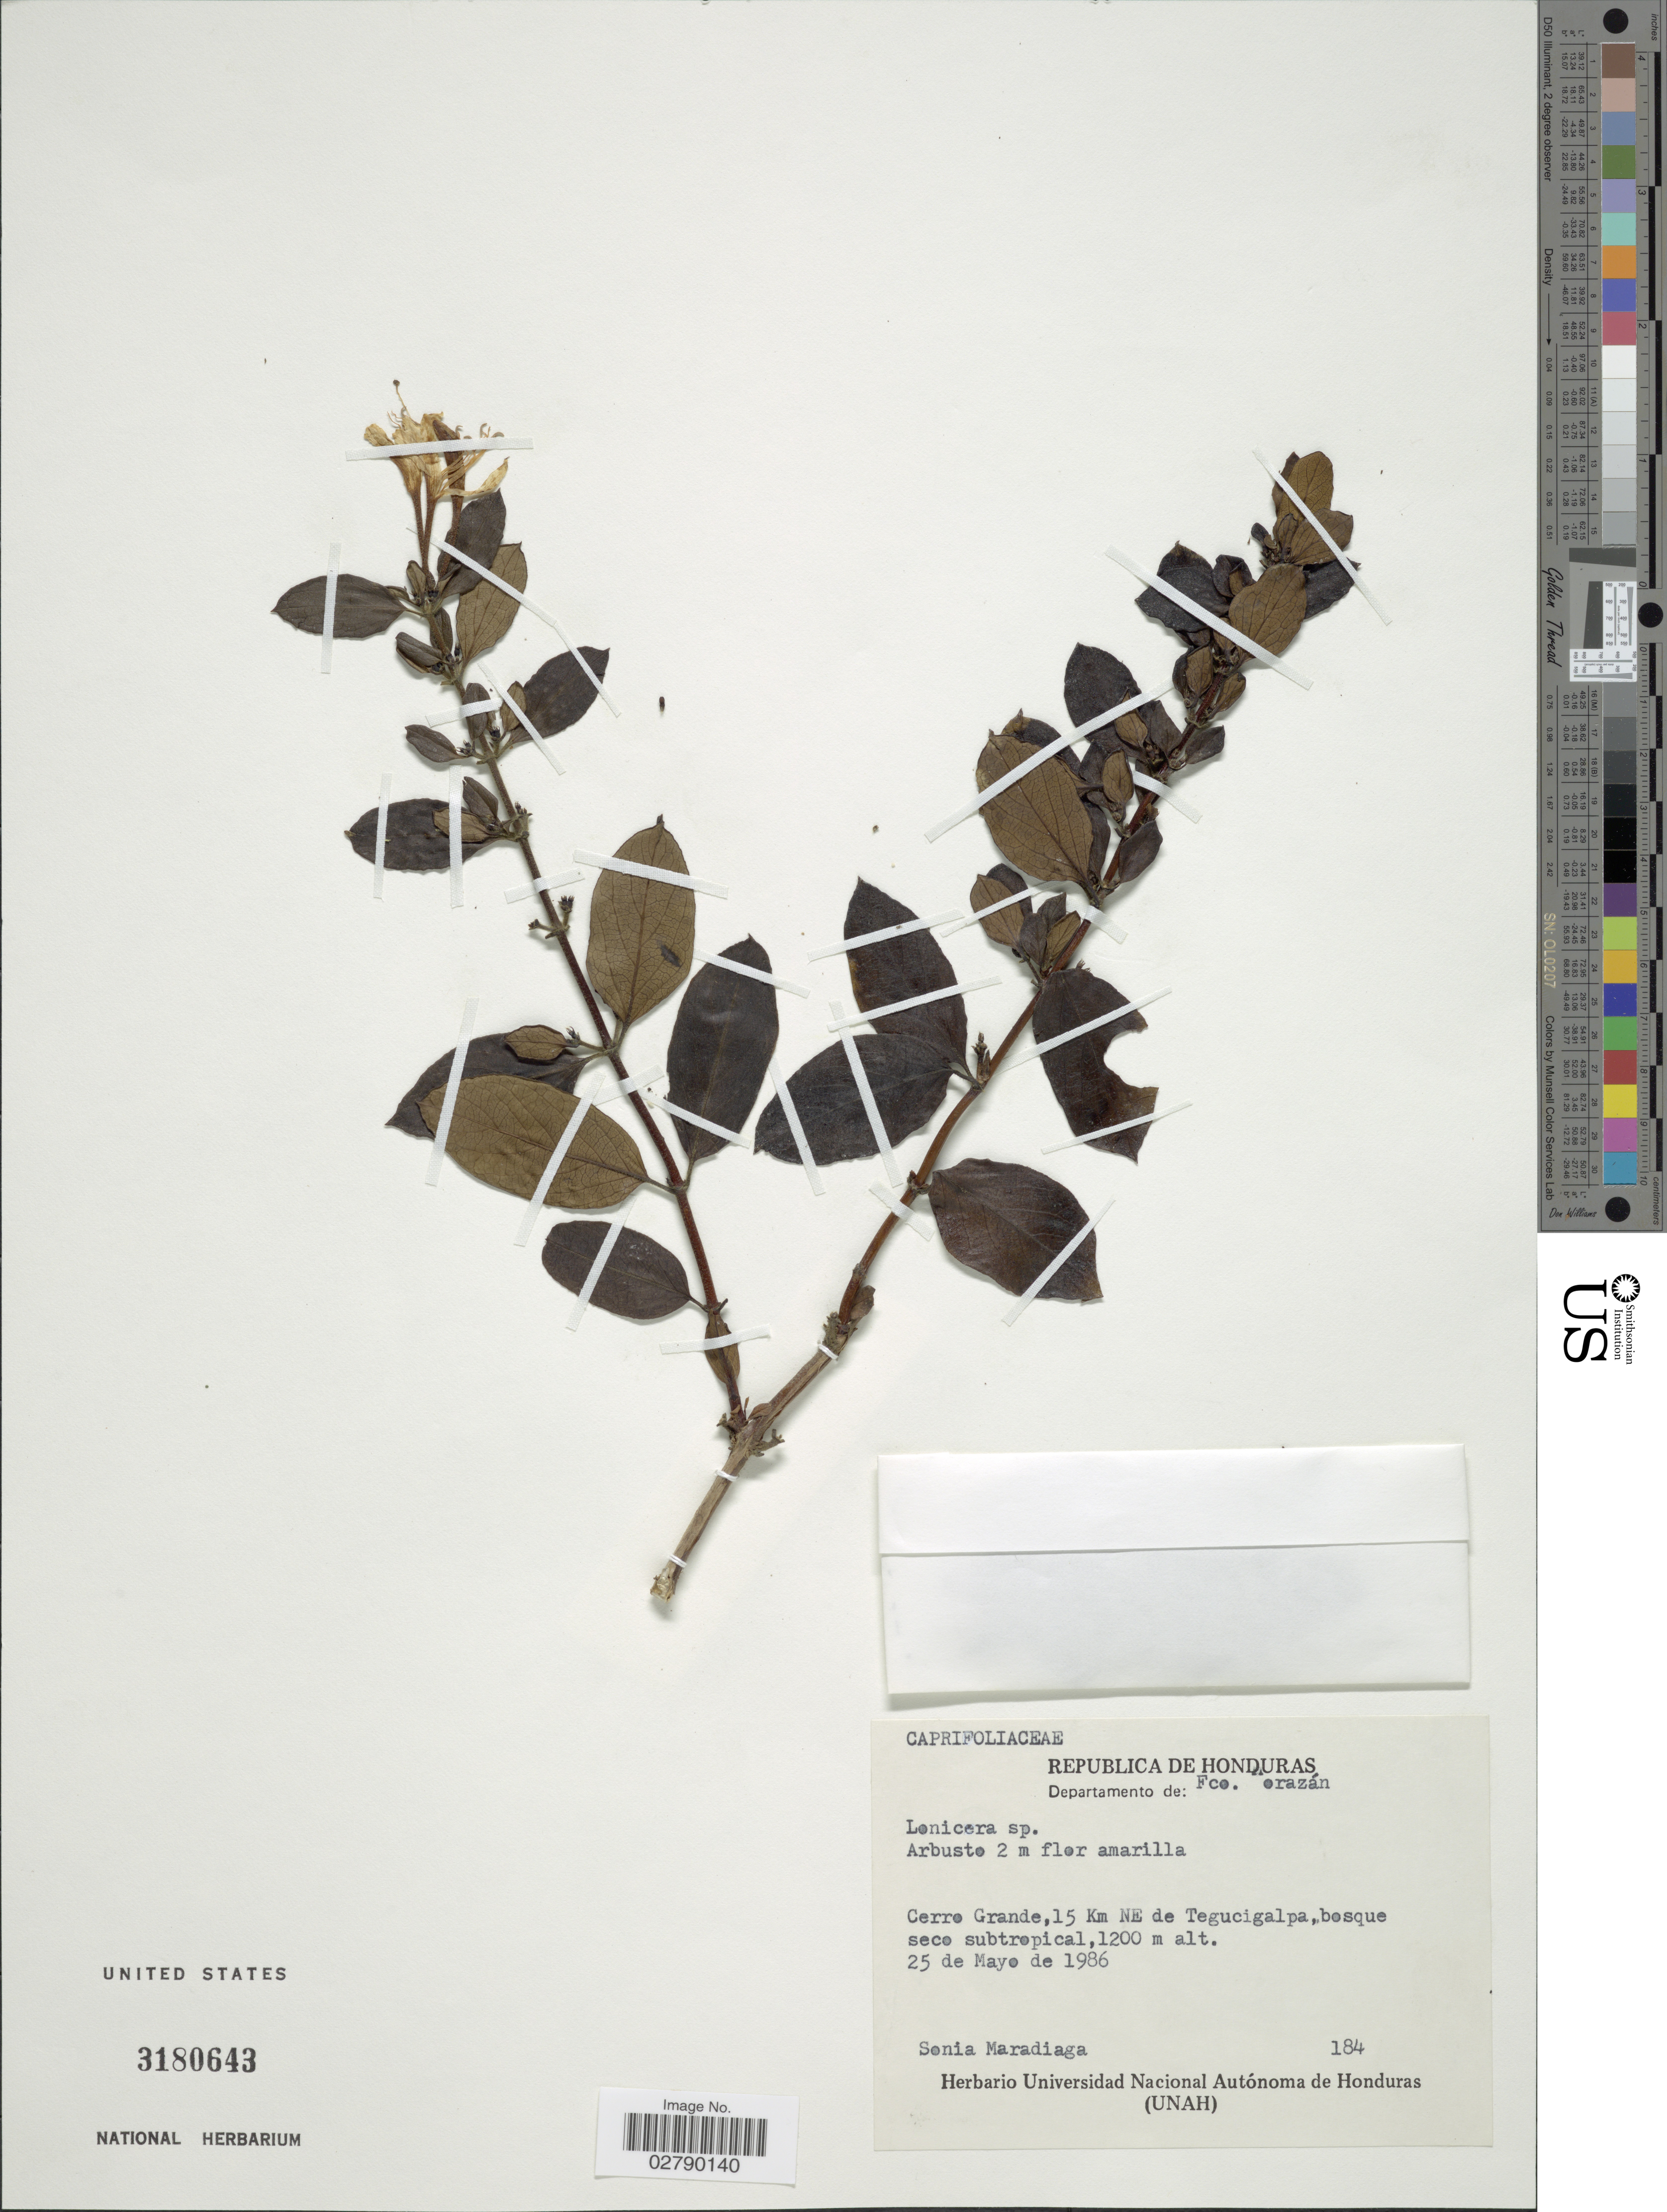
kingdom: Plantae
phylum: Tracheophyta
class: Magnoliopsida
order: Dipsacales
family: Caprifoliaceae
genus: Lonicera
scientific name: Lonicera sp.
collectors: S. Maradiaga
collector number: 184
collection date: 1986-05-25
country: Honduras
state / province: Fco. Morazán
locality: Departamento de: Fco. Morazán. Cerro Grande, 15 Km NE de Tegucigalpa.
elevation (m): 1200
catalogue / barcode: US 3180643